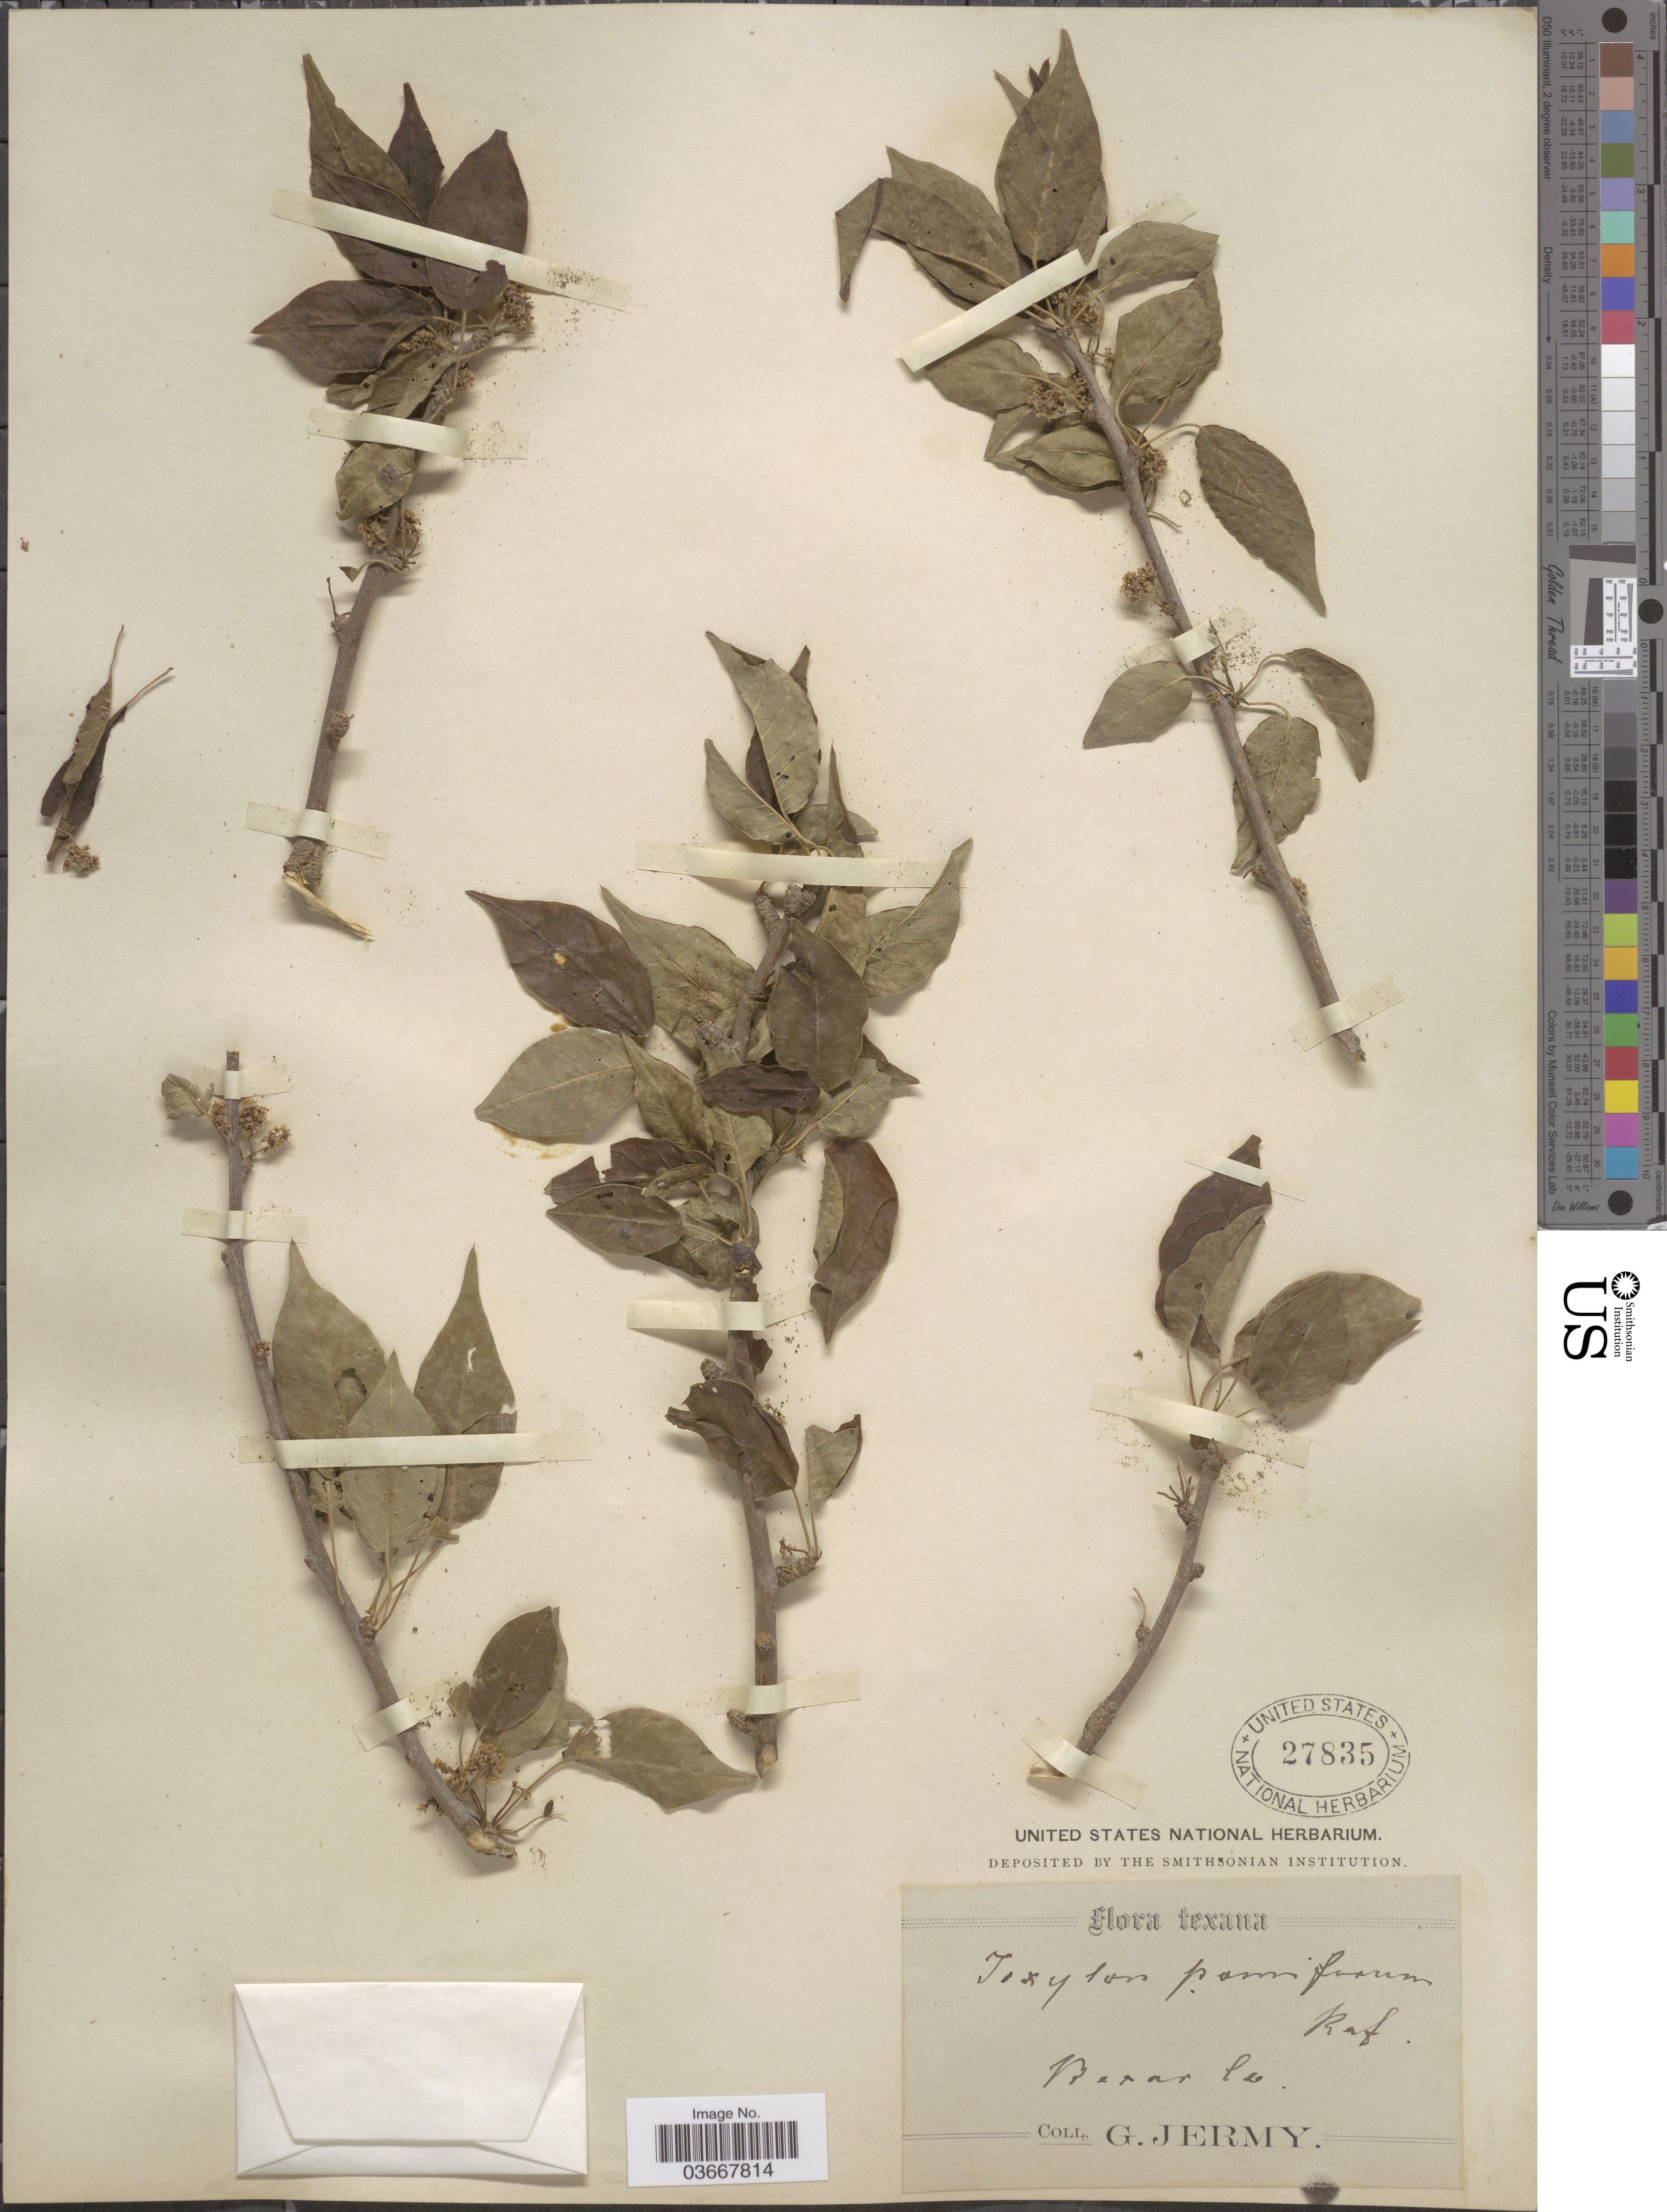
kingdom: Plantae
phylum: Tracheophyta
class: Magnoliopsida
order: Rosales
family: Moraceae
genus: Maclura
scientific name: Maclura pomifera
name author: (Raf.) C.K. Schneid.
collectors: G. Jermy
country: United States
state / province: Texas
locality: Bexar Co.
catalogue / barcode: US 27835